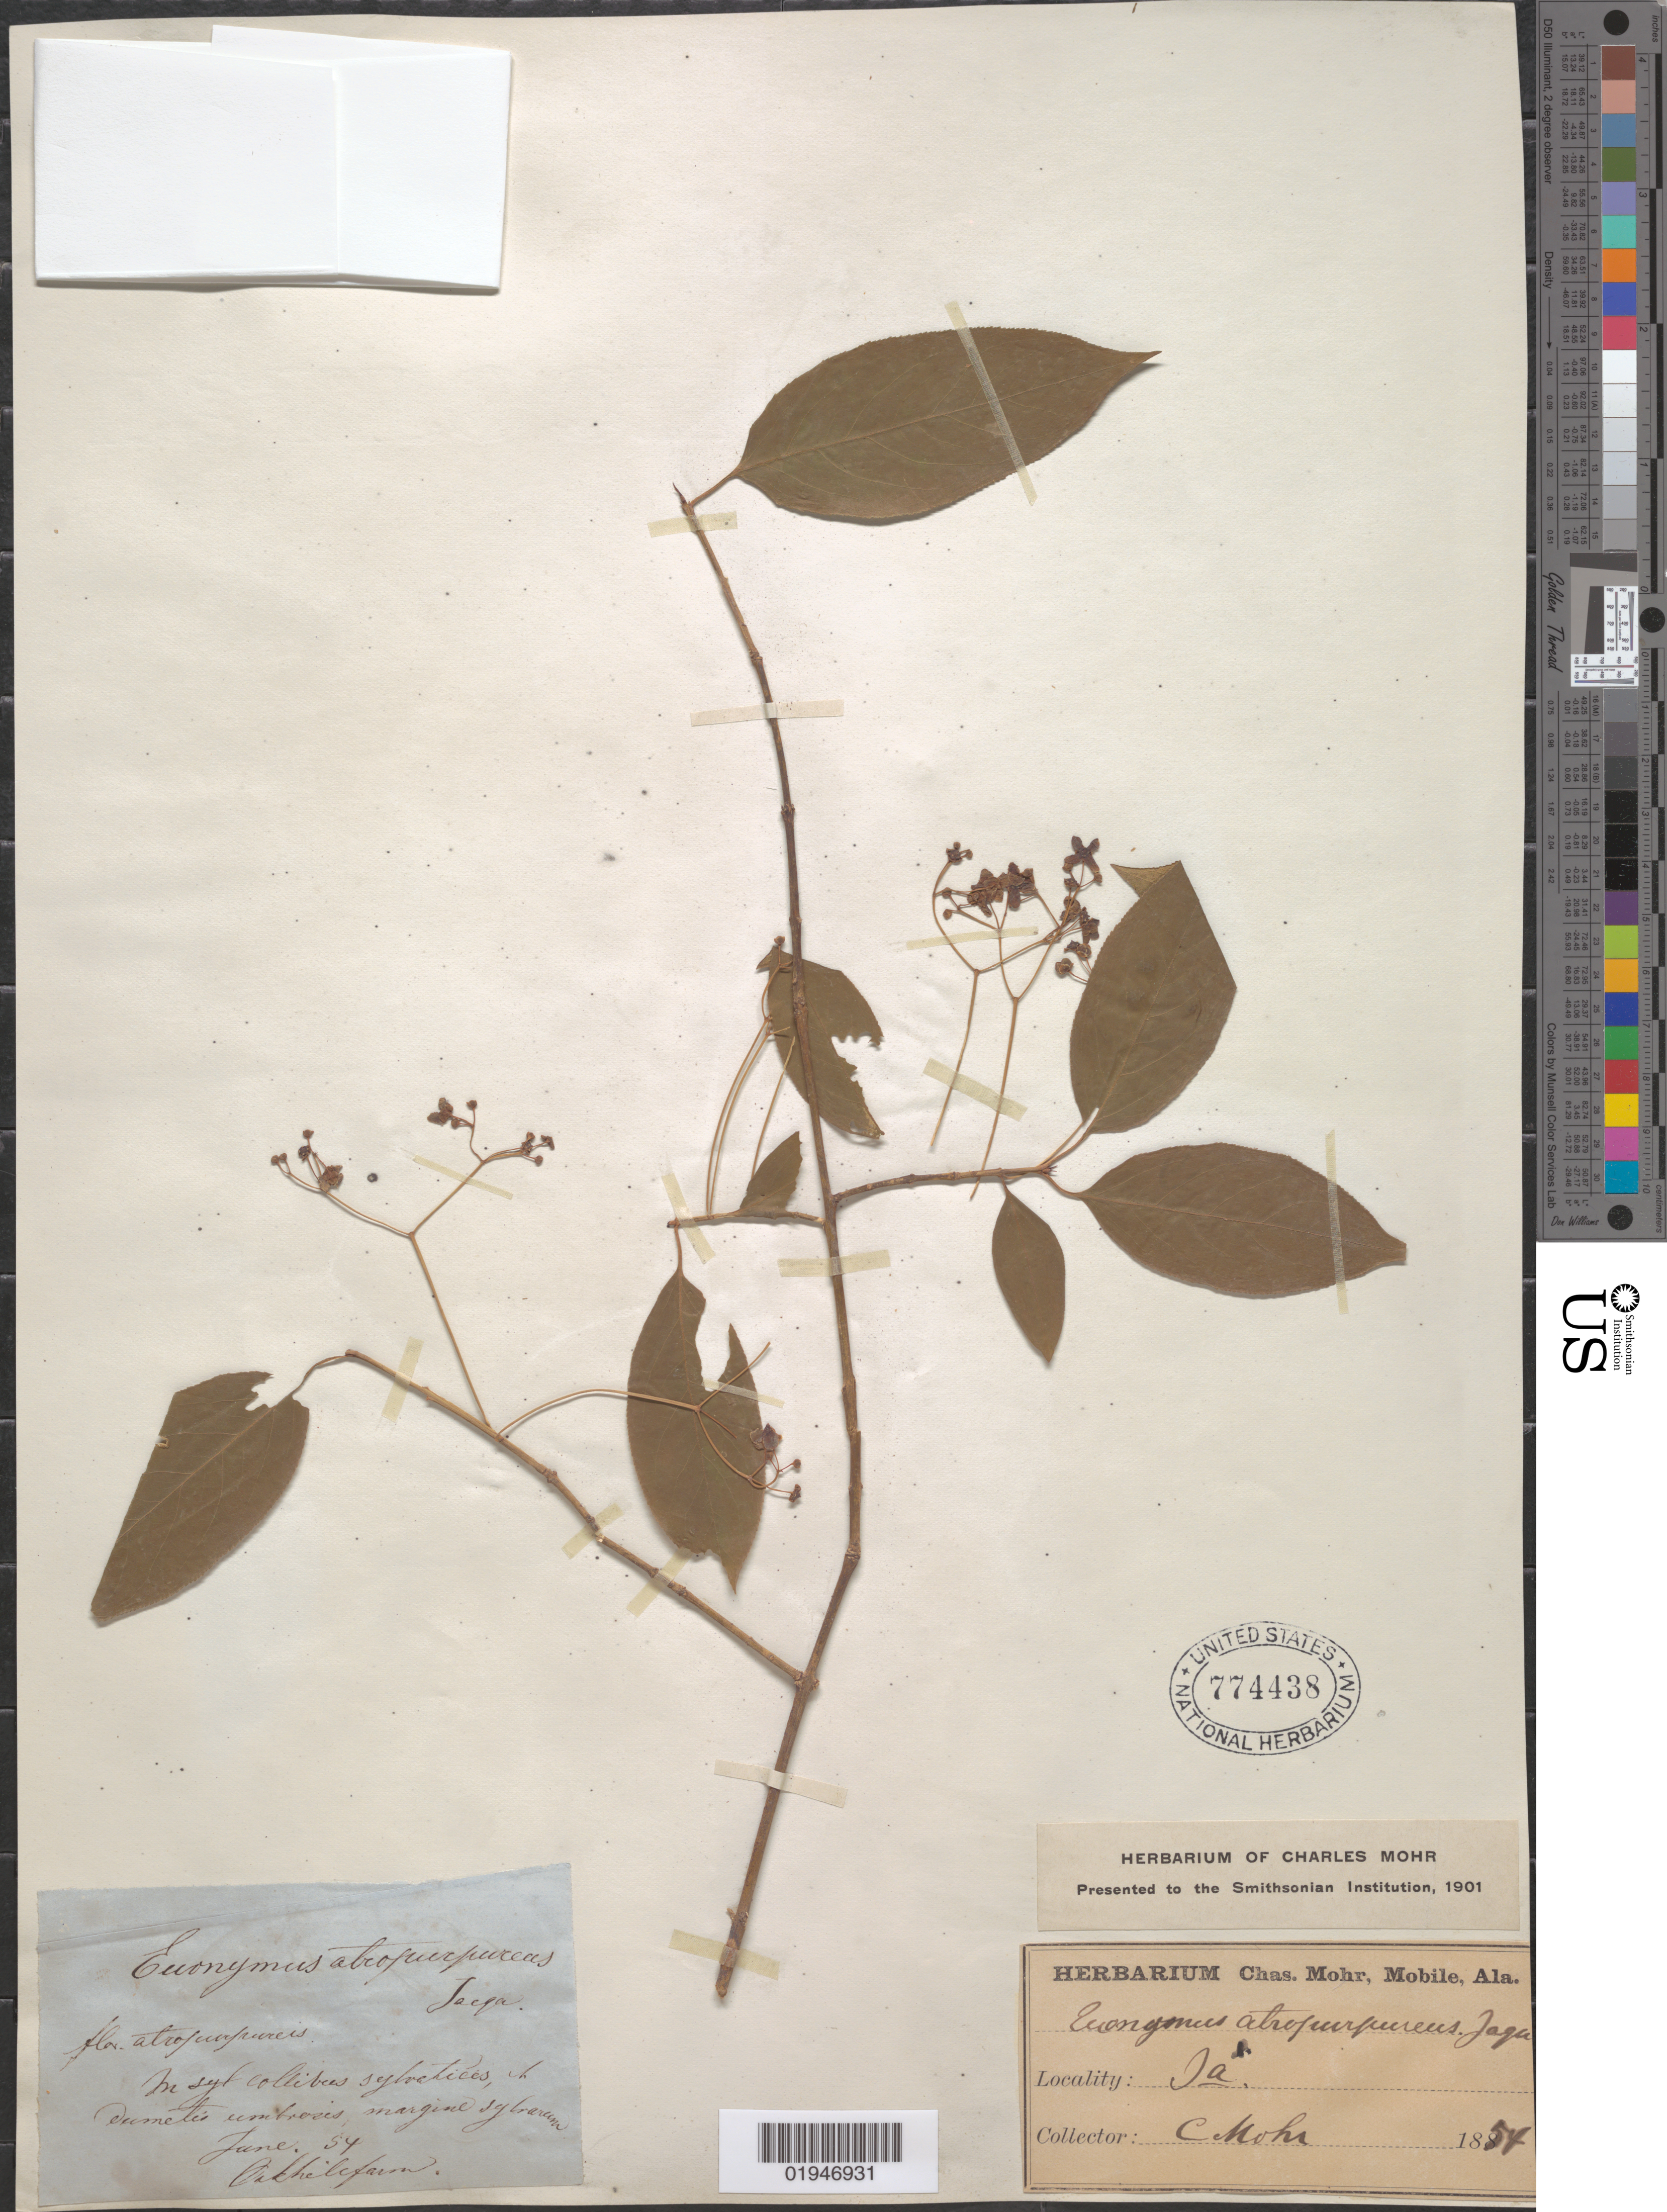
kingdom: Plantae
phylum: Tracheophyta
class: Magnoliopsida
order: Celastrales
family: Celastraceae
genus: Euonymus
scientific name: Euonymus atropurpureus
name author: Jacq.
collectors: C. T. Mohr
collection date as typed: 1854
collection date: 1854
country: United States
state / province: Alabama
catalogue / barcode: US 774438